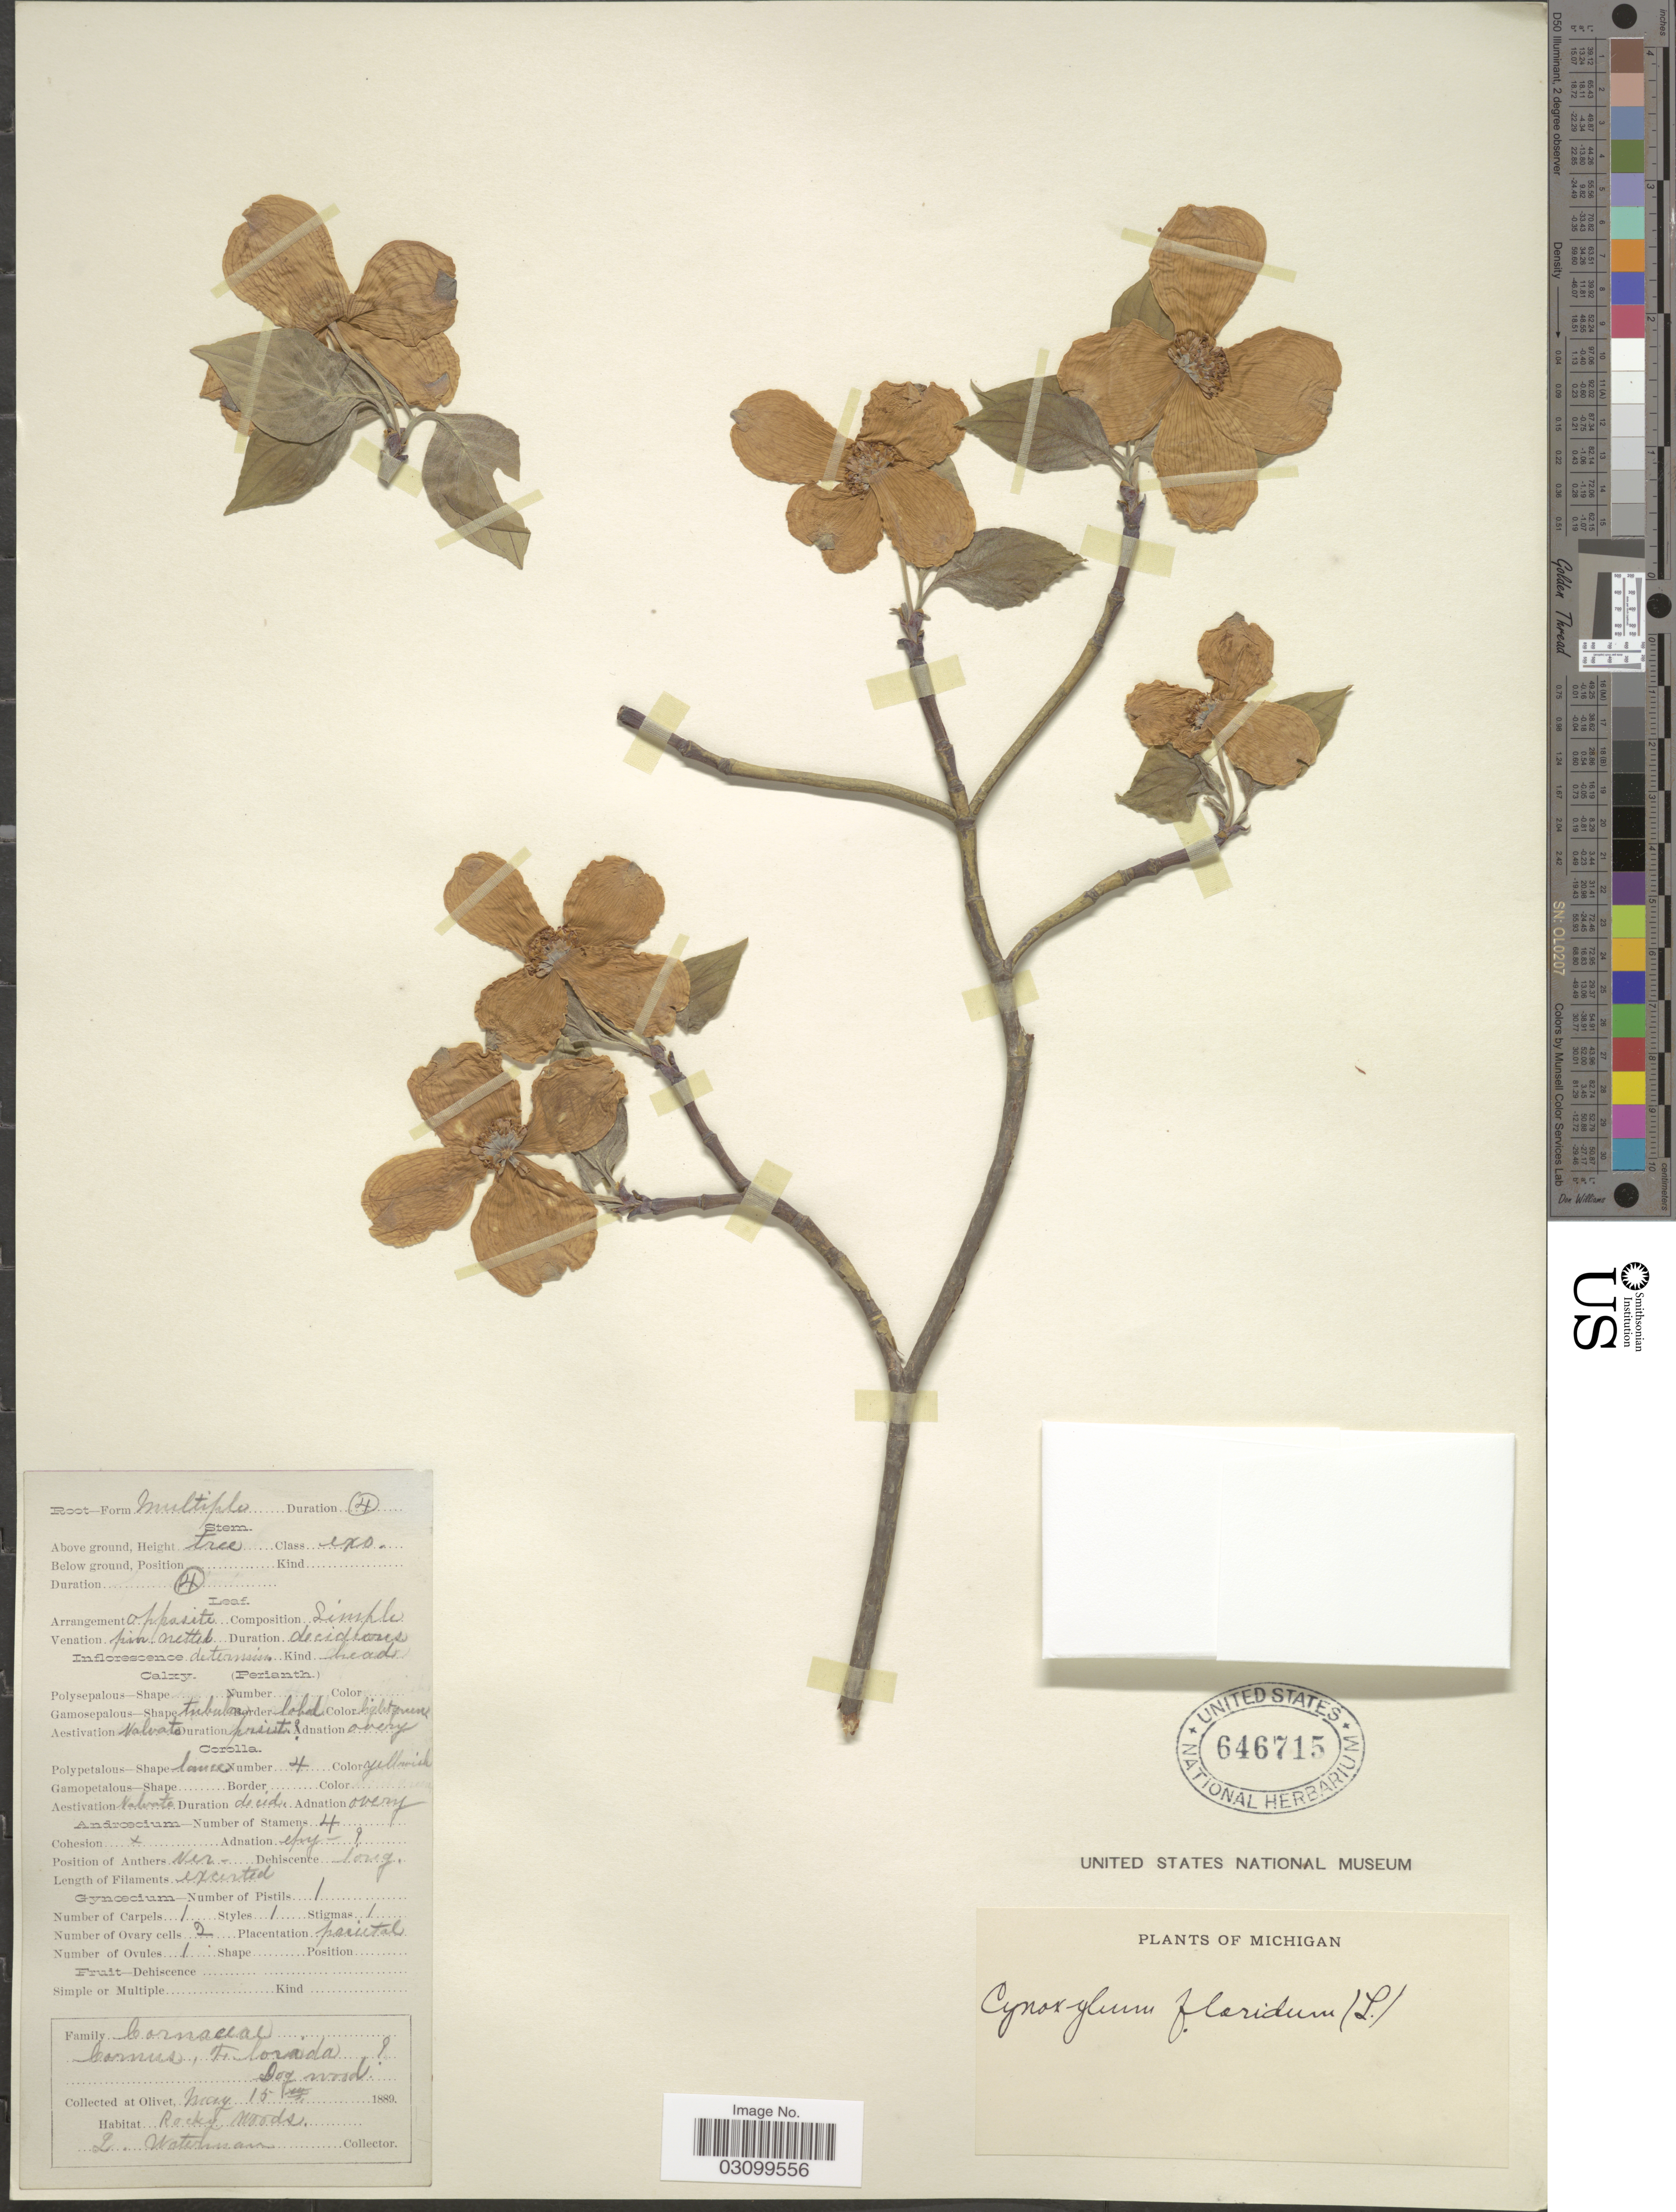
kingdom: Plantae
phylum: Tracheophyta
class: Magnoliopsida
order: Cornales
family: Cornaceae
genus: Cornus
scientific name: Cornus florida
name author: L.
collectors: L. Waterman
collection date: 1889-05-15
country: United States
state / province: Michigan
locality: Olivet.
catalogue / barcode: US 646715